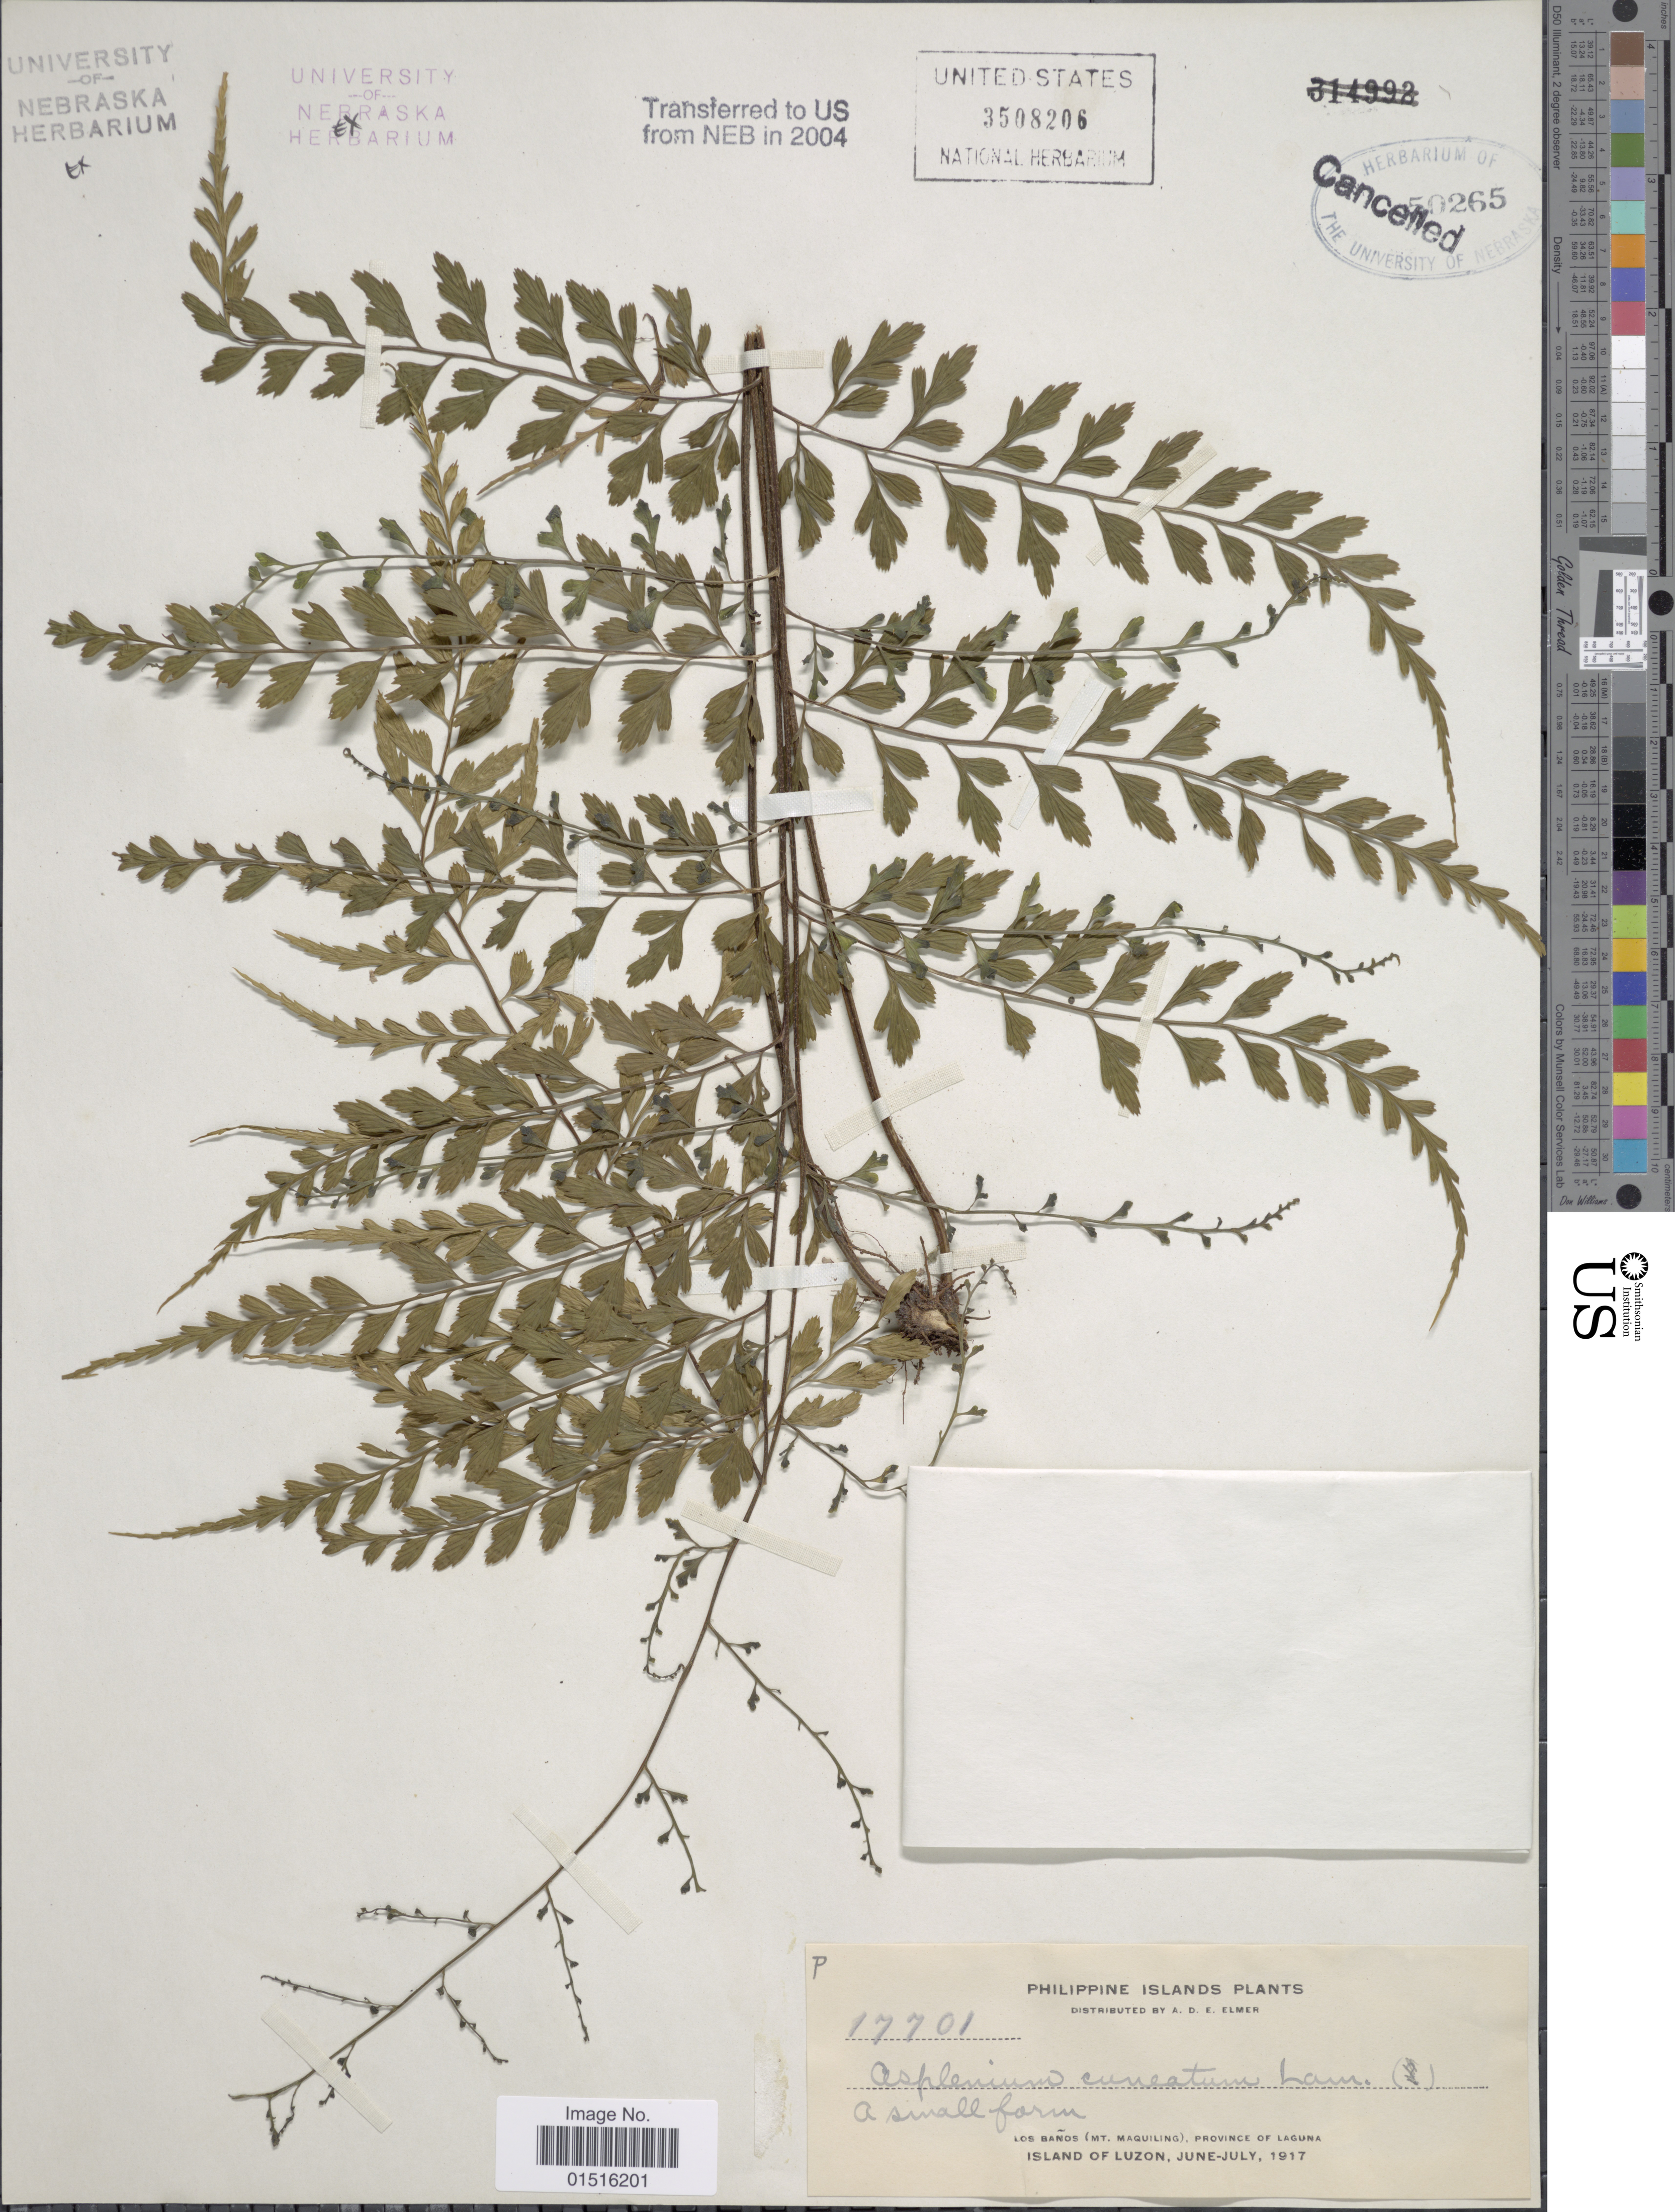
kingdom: Plantae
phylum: Tracheophyta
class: Polypodiopsida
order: Polypodiales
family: Aspleniaceae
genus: Asplenium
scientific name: Asplenium cuneatum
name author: Lam.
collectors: A. D. E. Elmer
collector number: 17701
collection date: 1917-06/1917-07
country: Philippines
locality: Los Banos (Mt. Maquiling), province of Laguna, Island of Luzon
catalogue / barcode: US 3508206